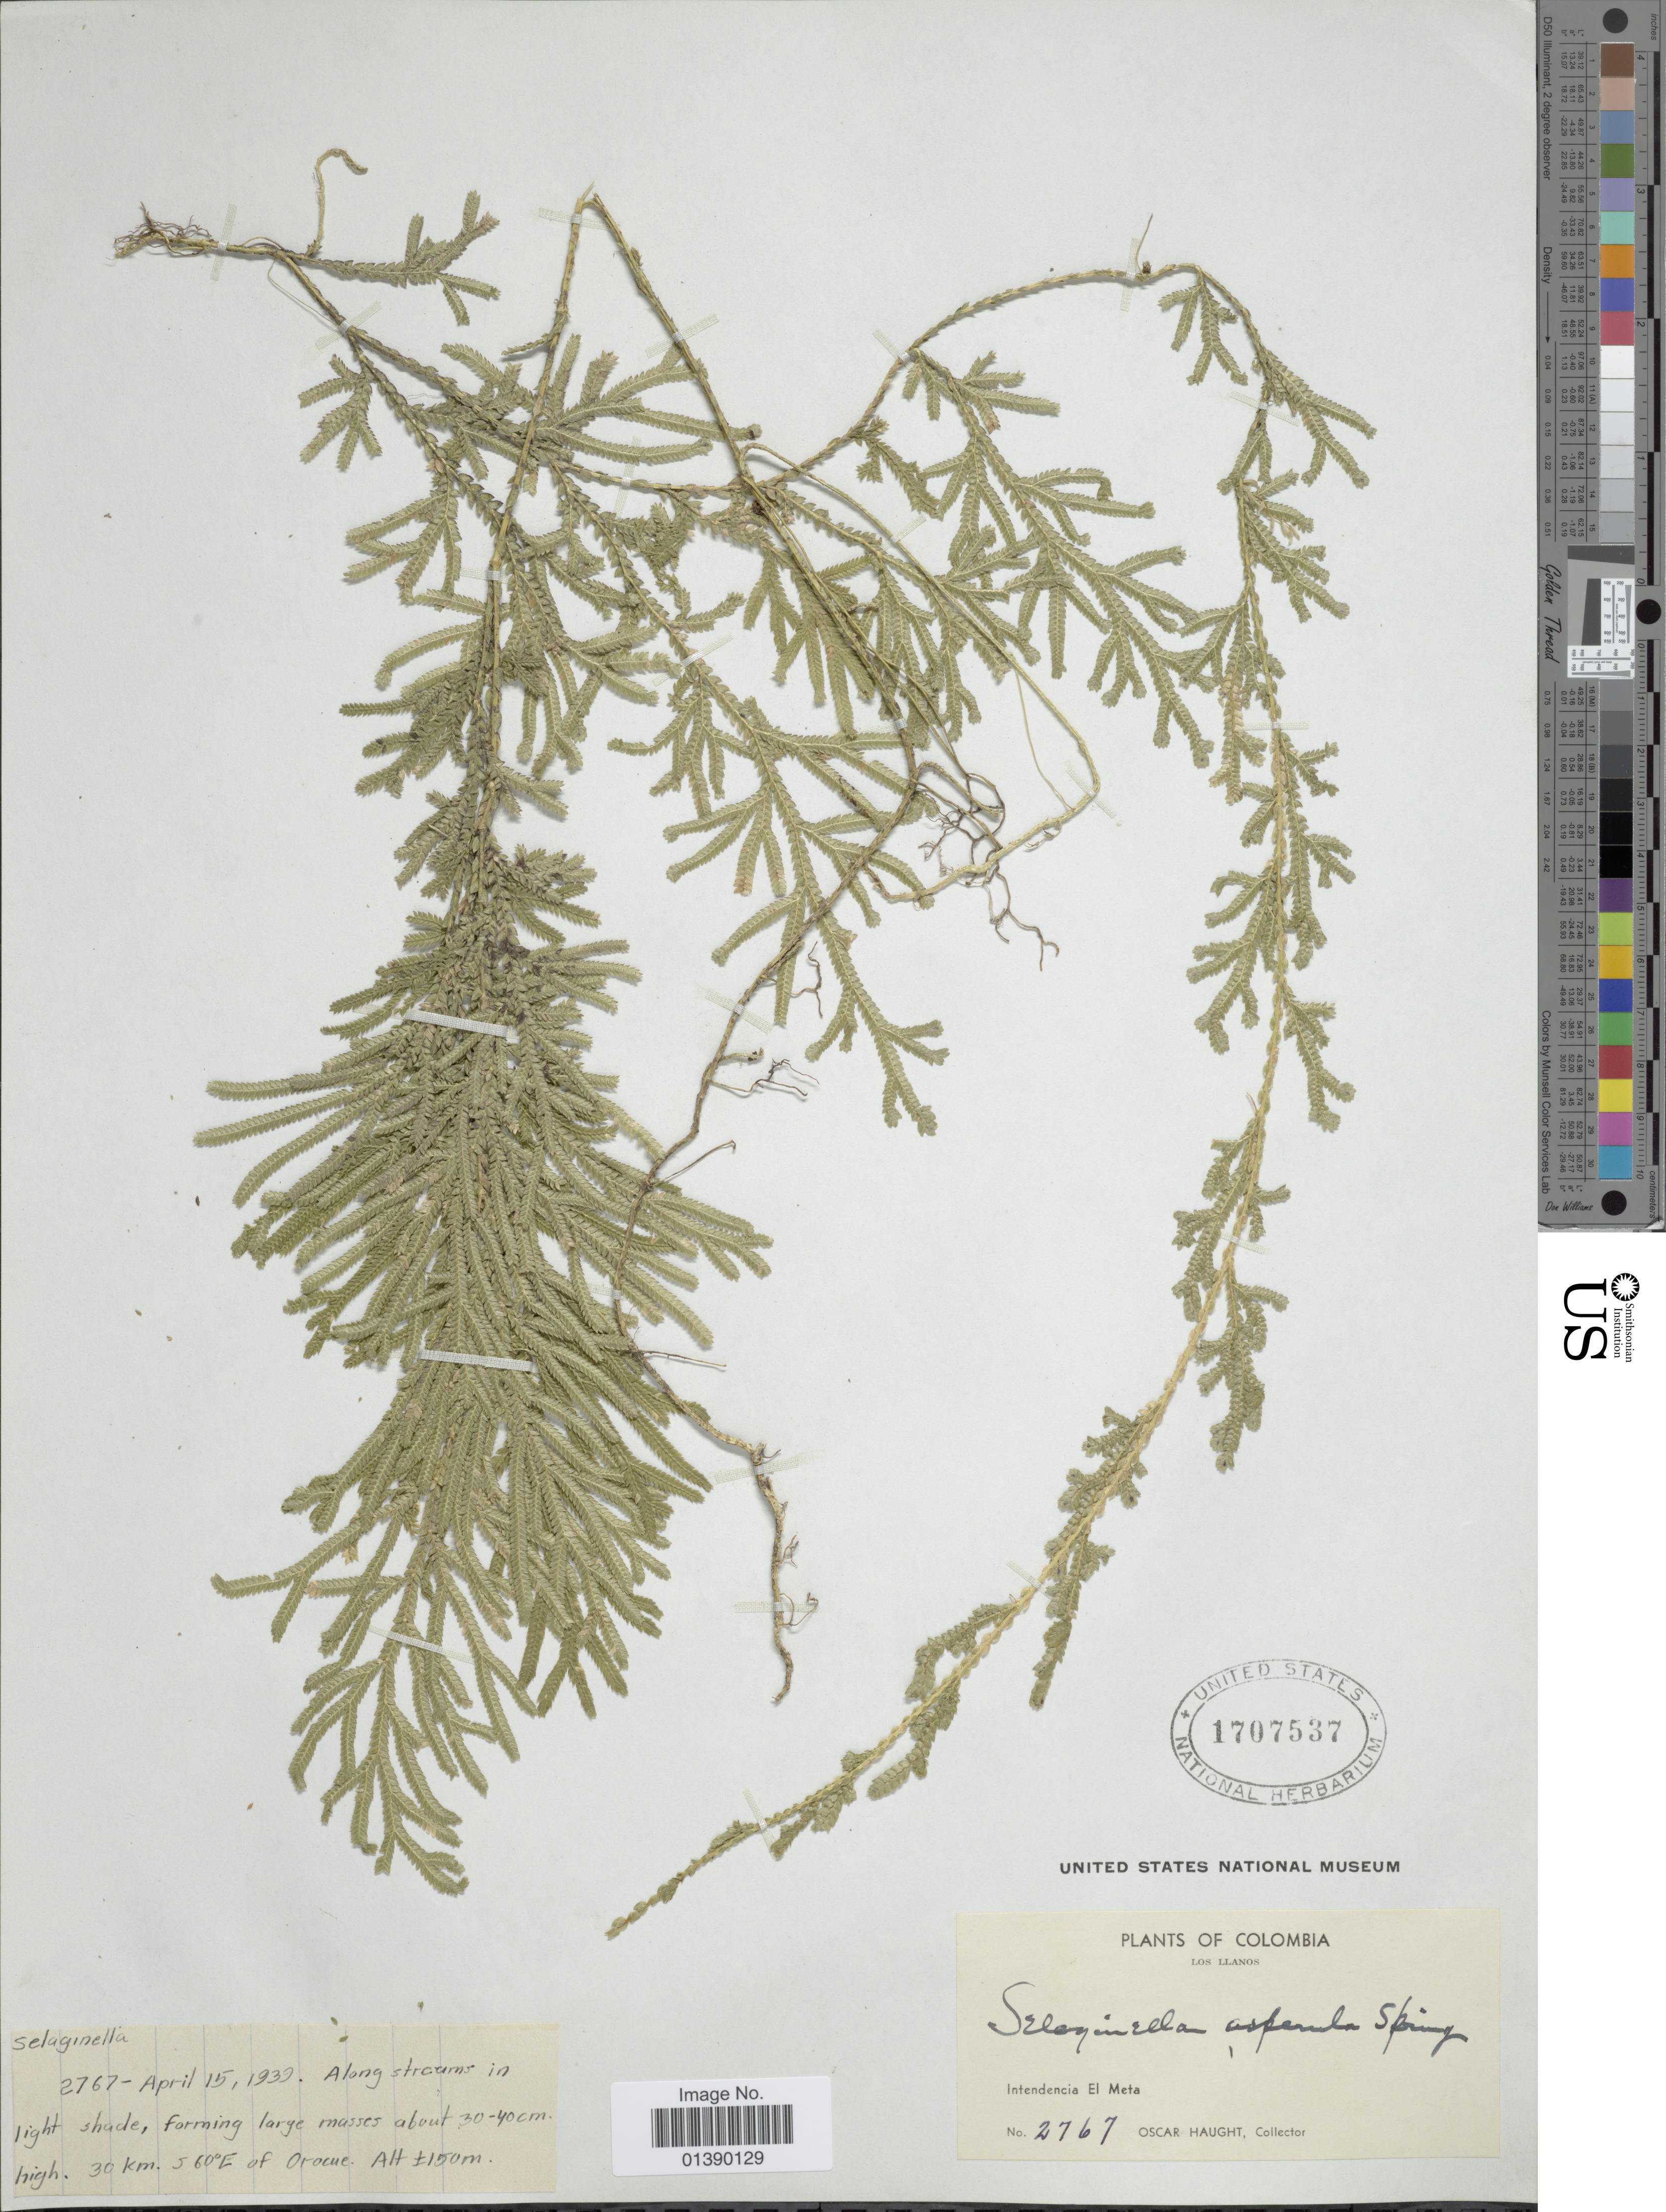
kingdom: Plantae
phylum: Tracheophyta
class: Lycopodiopsida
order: Selaginellales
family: Selaginellaceae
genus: Selaginella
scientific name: Selaginella asperula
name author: Spring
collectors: O. L. Haught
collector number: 2767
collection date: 1939-04-15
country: Colombia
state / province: Meta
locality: Los Llanos, Intendencia El Meta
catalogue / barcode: US 1707537